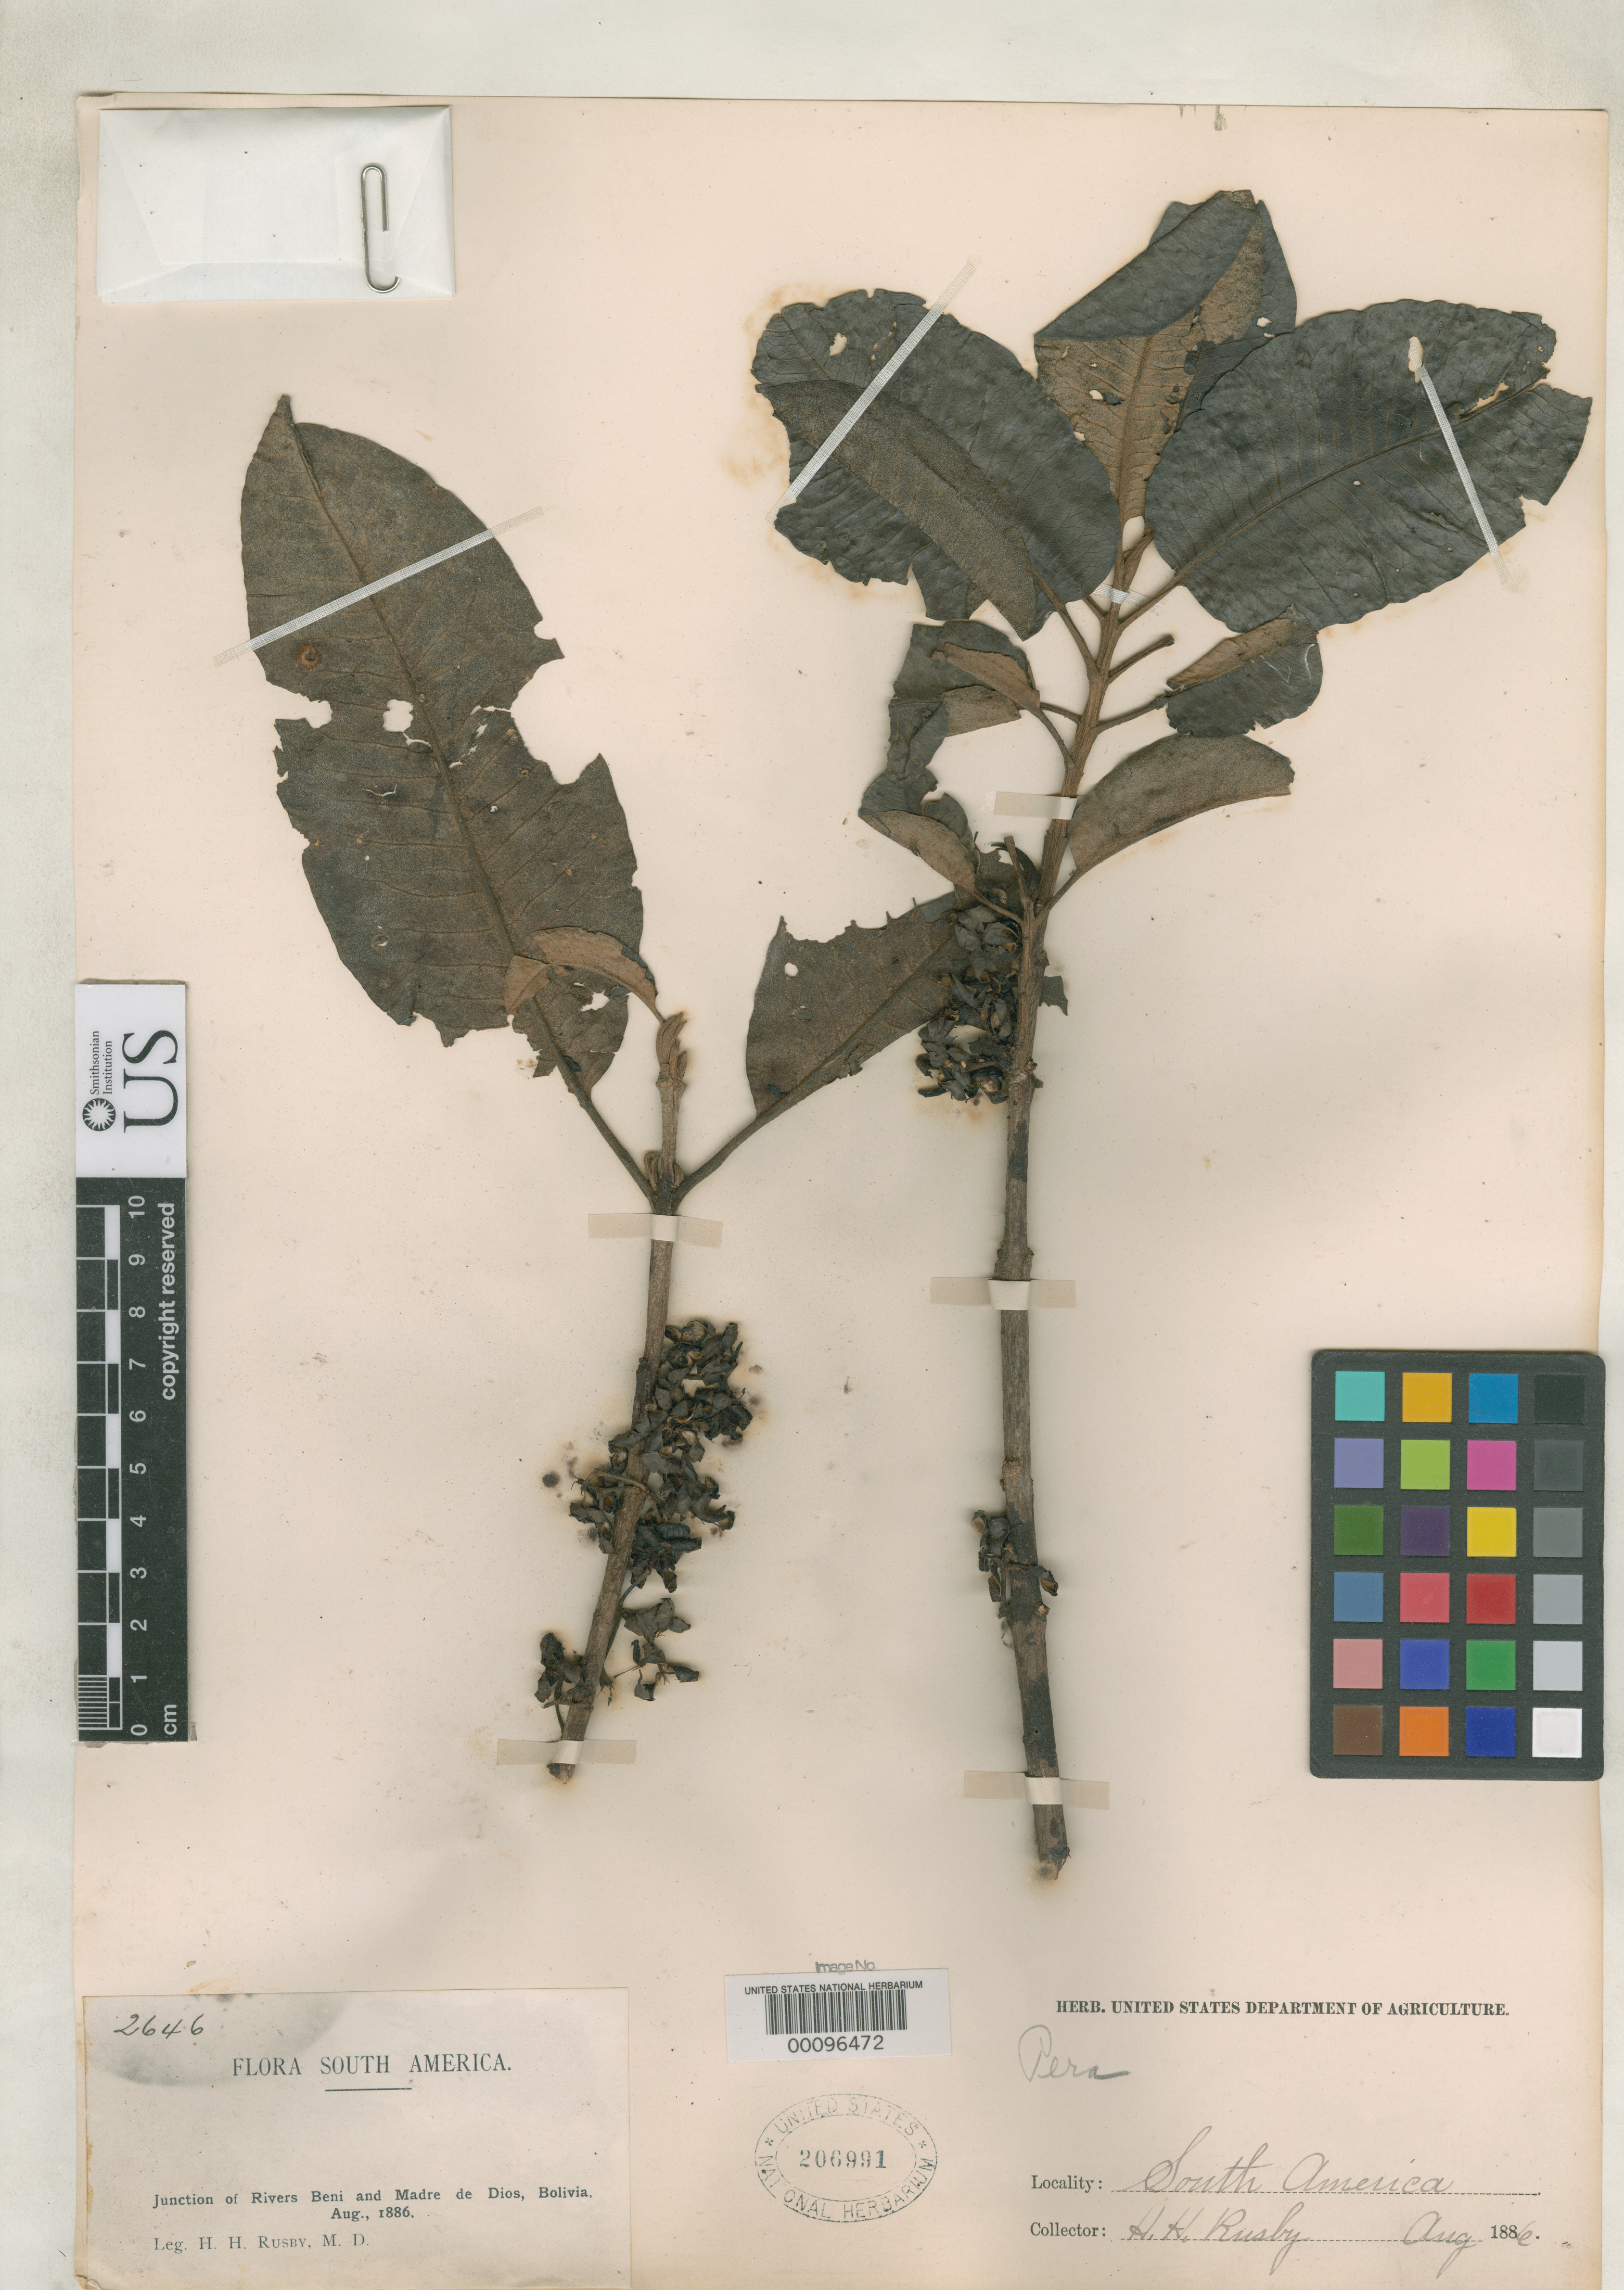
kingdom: Plantae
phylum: Tracheophyta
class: Magnoliopsida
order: Malpighiales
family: Peraceae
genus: Pera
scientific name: Pera benensis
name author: Rusby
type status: Type Collection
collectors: H. H. Rusby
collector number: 2646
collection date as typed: Aug., 1886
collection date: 1886-08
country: Bolivia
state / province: Beni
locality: Junction of Rivers Beni and Madre de Dios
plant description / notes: Single collection cited in protologue, but NY has two duplicates (probably = syntypes).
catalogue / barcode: US 206991